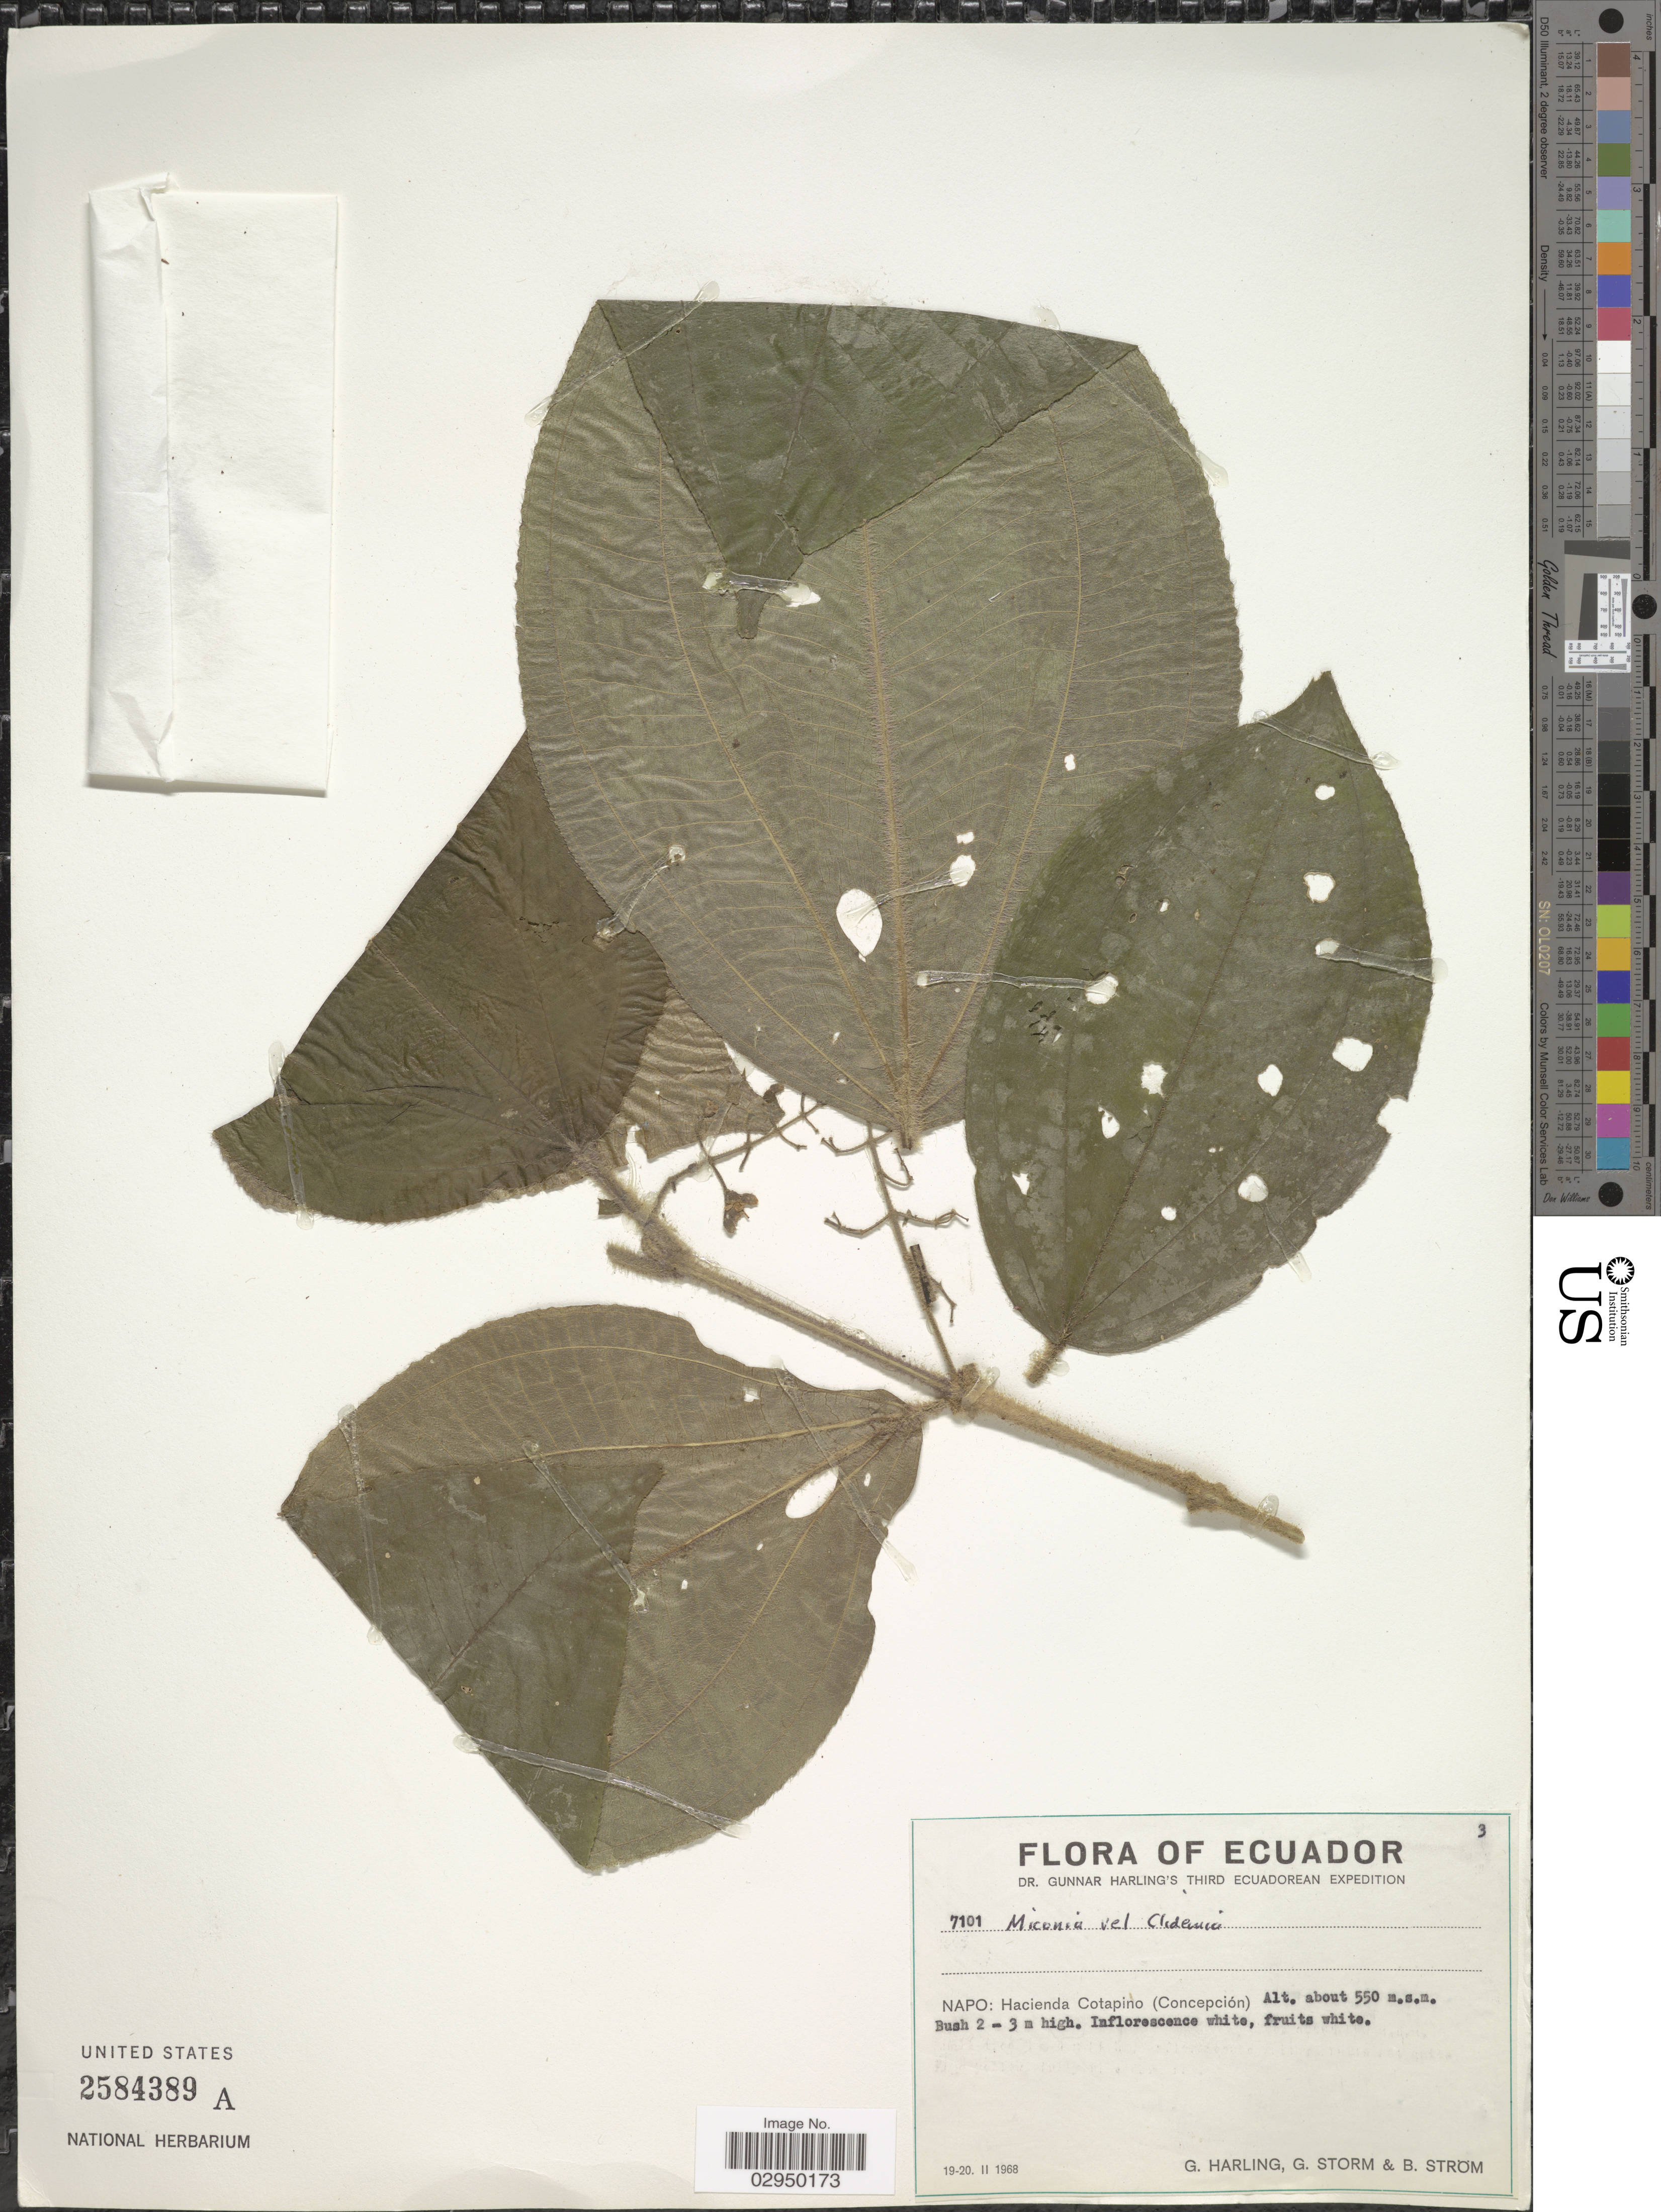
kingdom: Plantae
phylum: Tracheophyta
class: Magnoliopsida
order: Myrtales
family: Melastomataceae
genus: Clidemia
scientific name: Clidemia sp.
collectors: G. Harling, G. Storm & B. Ström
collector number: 7101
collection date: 1968-02-19/1968-02-20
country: Ecuador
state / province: Napo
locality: Hacienda Cotapino (Concepción).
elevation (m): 550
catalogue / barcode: US 2584389A